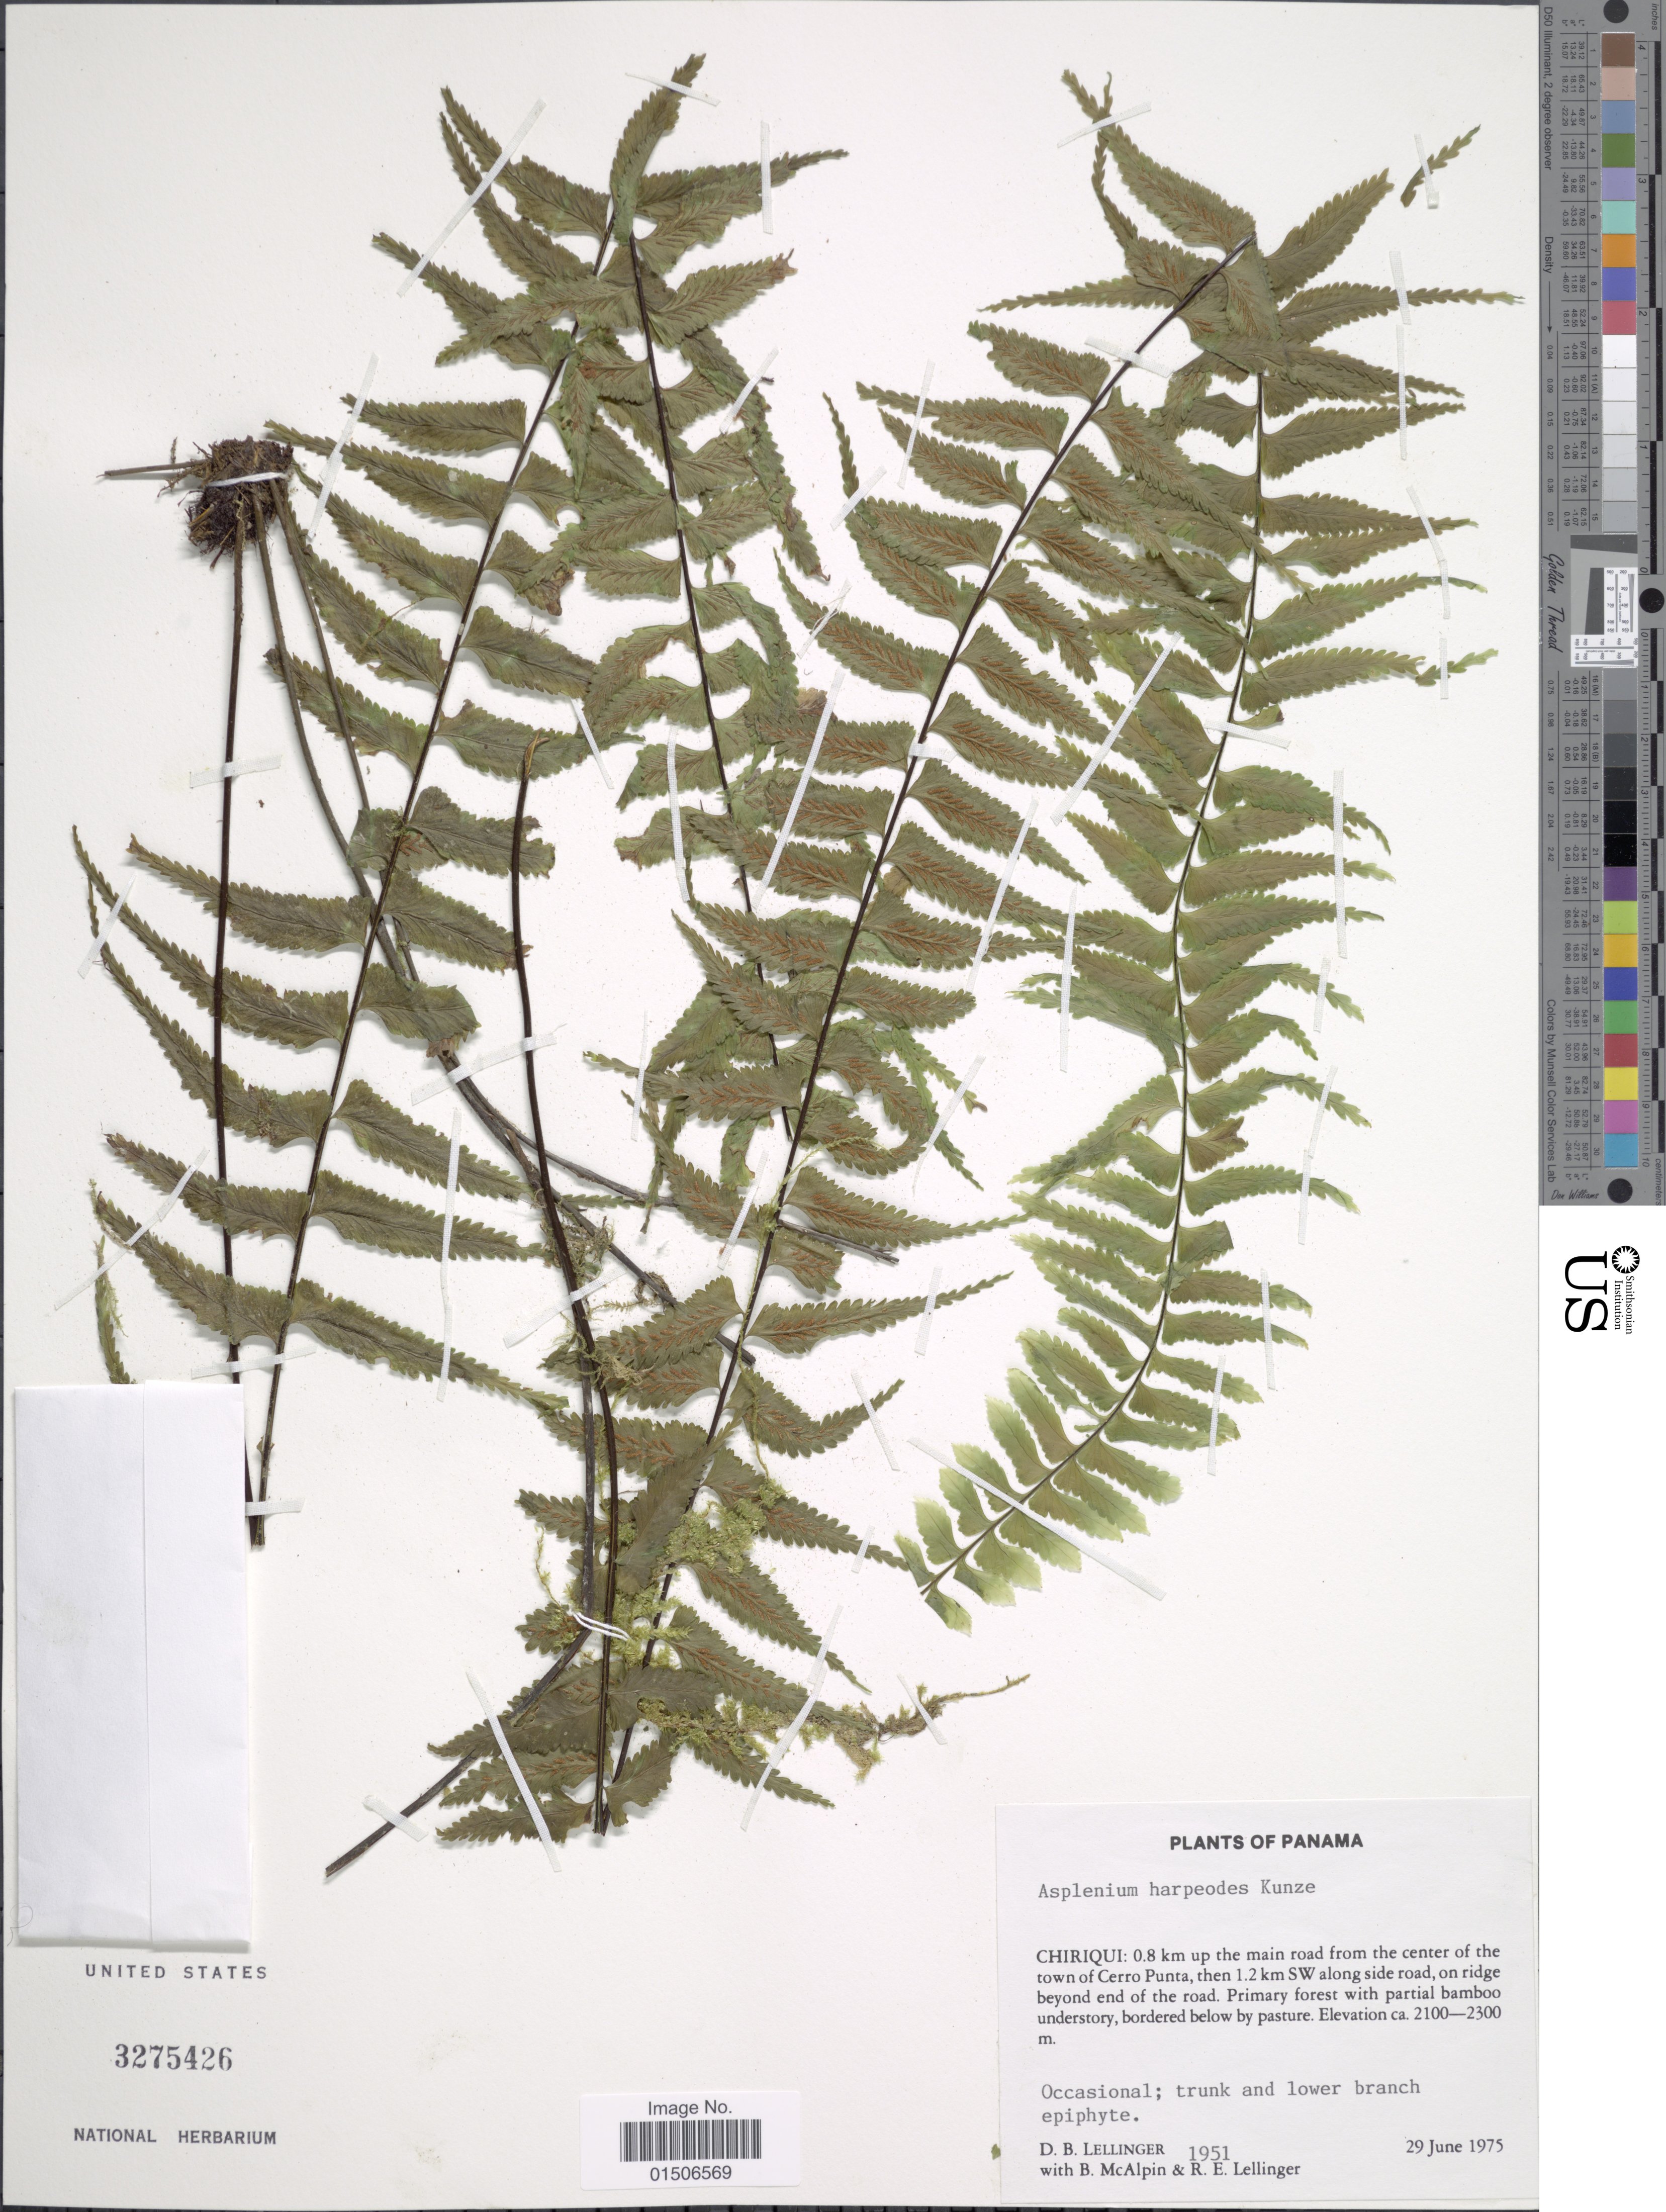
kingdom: Plantae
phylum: Tracheophyta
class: Polypodiopsida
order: Polypodiales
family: Aspleniaceae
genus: Asplenium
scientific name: Asplenium harpeodes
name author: Kunze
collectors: D. B. Lellinger, B. McAlpin & R. E. Lellinger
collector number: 1951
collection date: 1975-06-29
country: Panama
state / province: Chiriqui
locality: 0.8 km up the main road from the center of the town of Cerro Punta, the 1.2 km SW along side road, on ridge beyond end of the road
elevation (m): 2100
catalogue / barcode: US 3275426